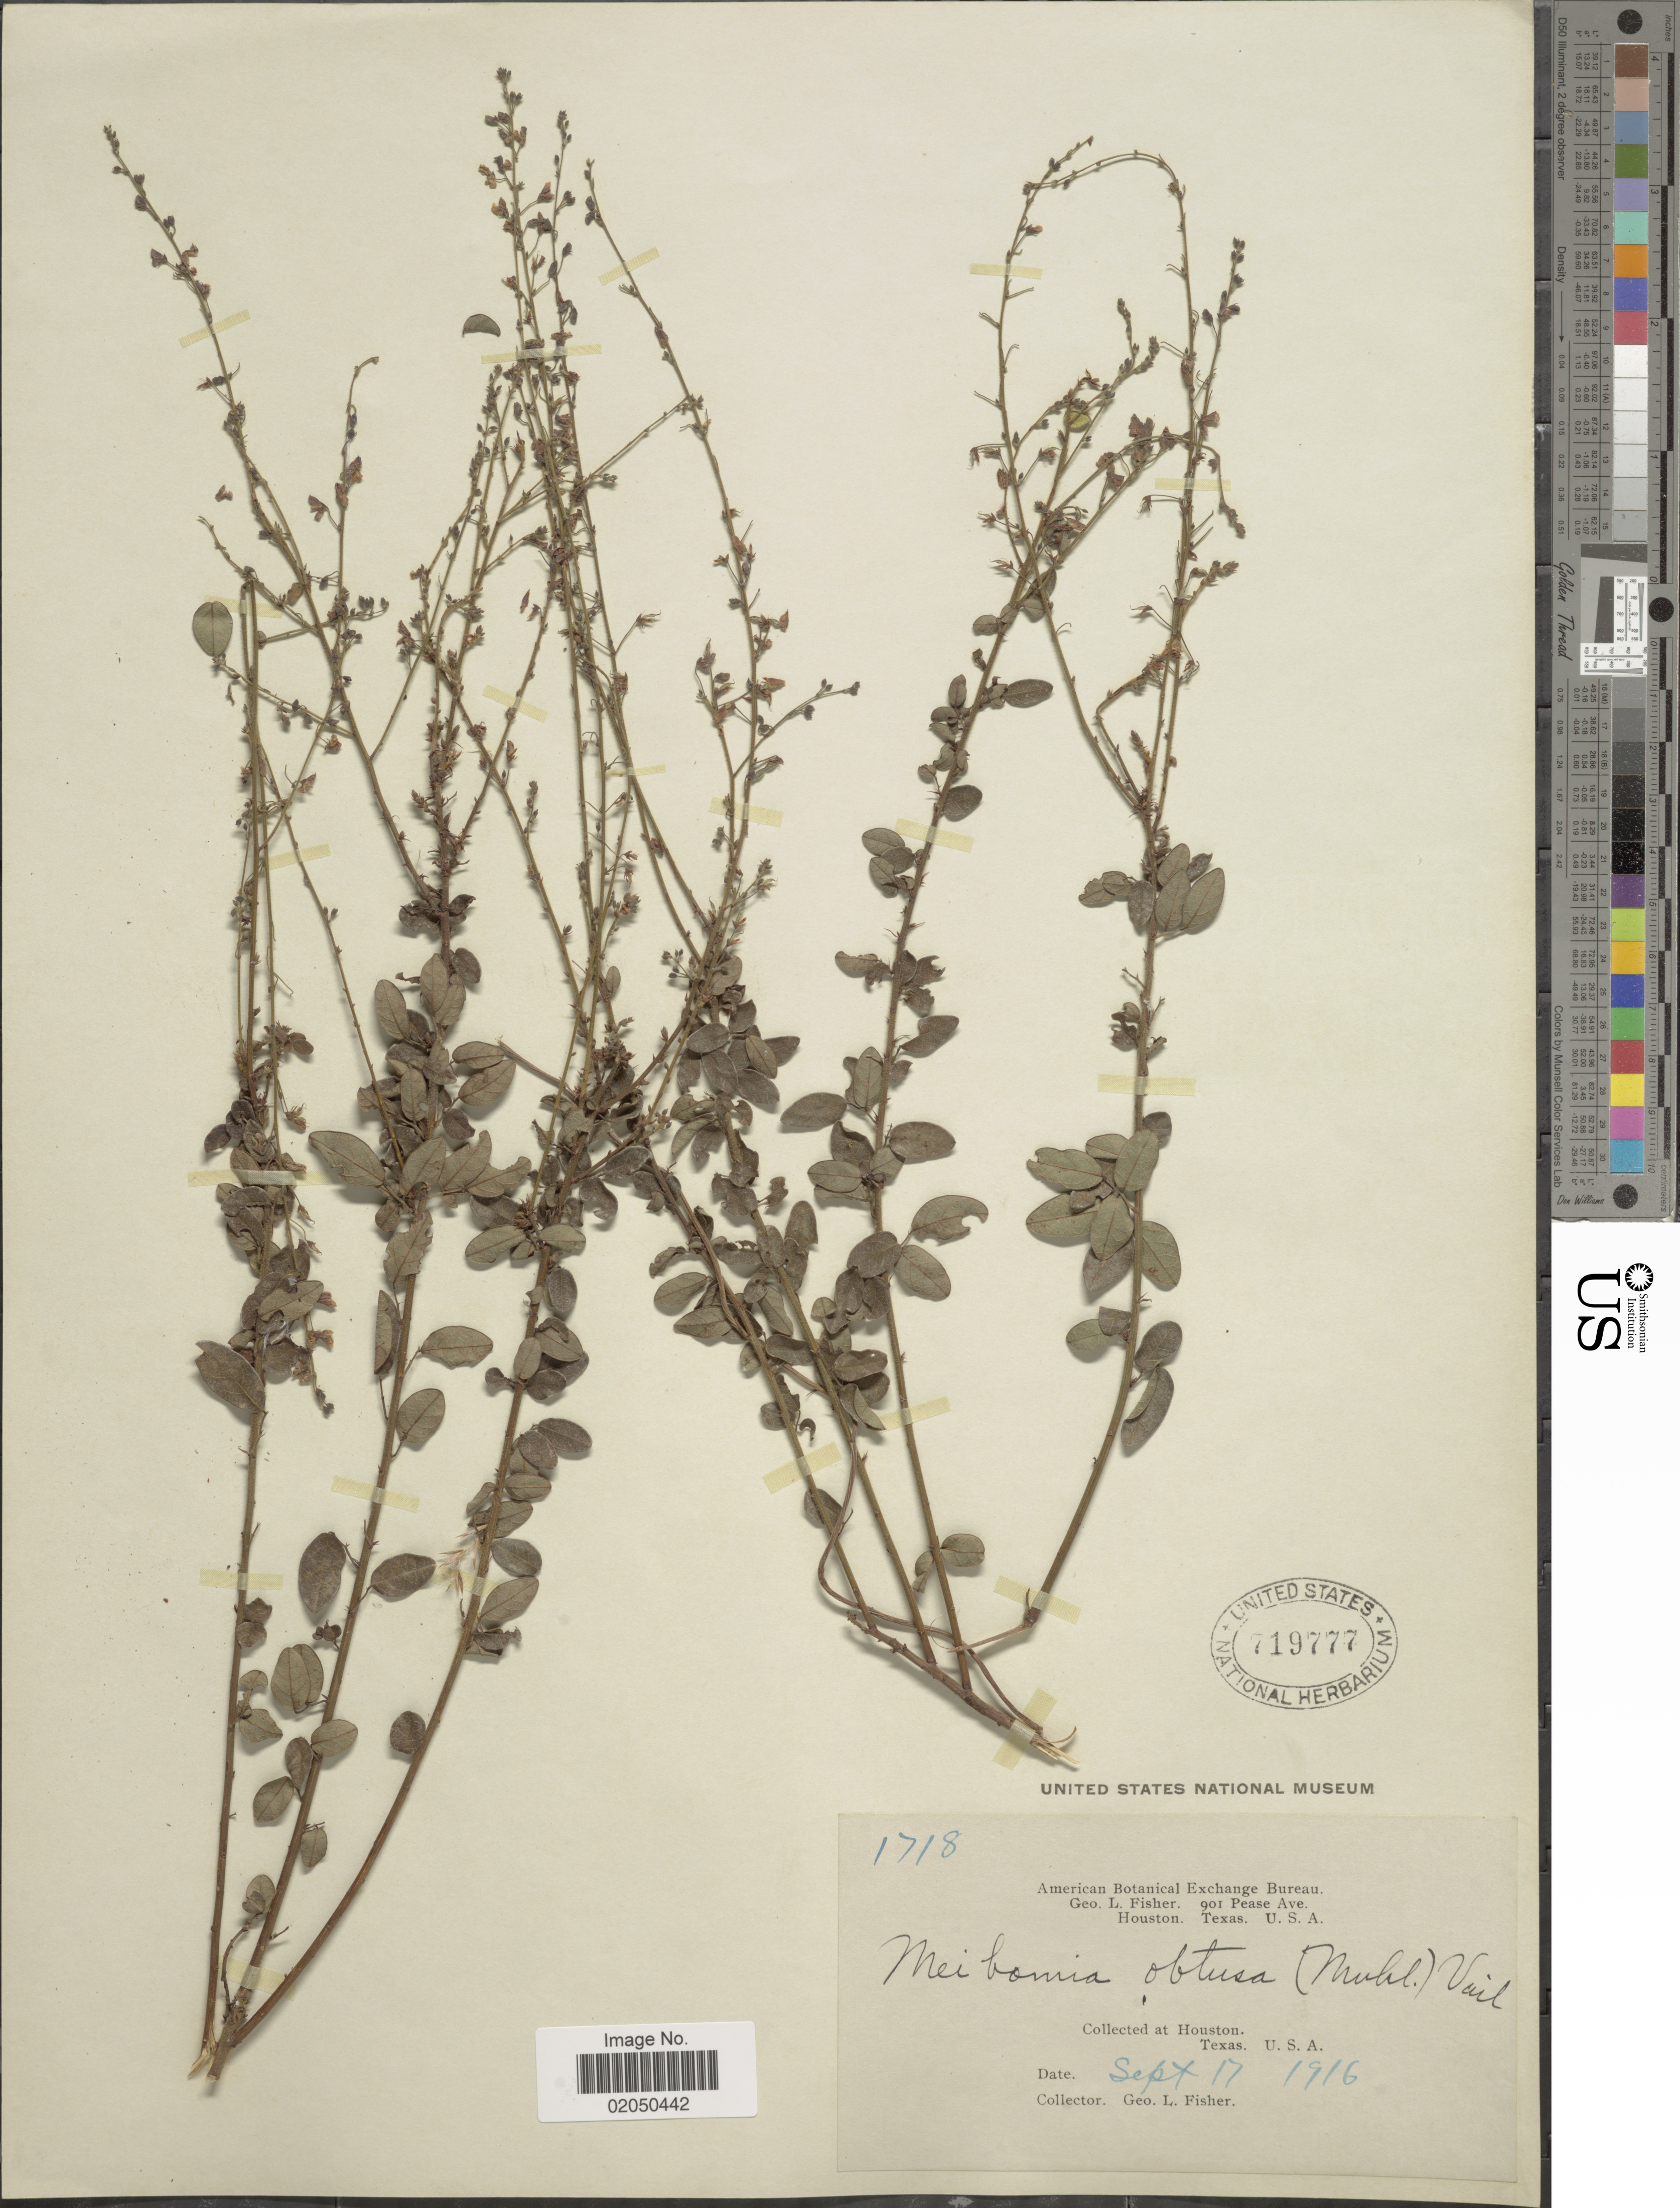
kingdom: Plantae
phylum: Tracheophyta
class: Magnoliopsida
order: Fabales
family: Fabaceae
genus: Desmodium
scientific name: Desmodium ciliare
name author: (Muhl. ex Willd.) DC.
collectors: G. L. Fisher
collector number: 1718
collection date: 1916-09-19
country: United States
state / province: Texas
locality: Houston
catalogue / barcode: US 719777